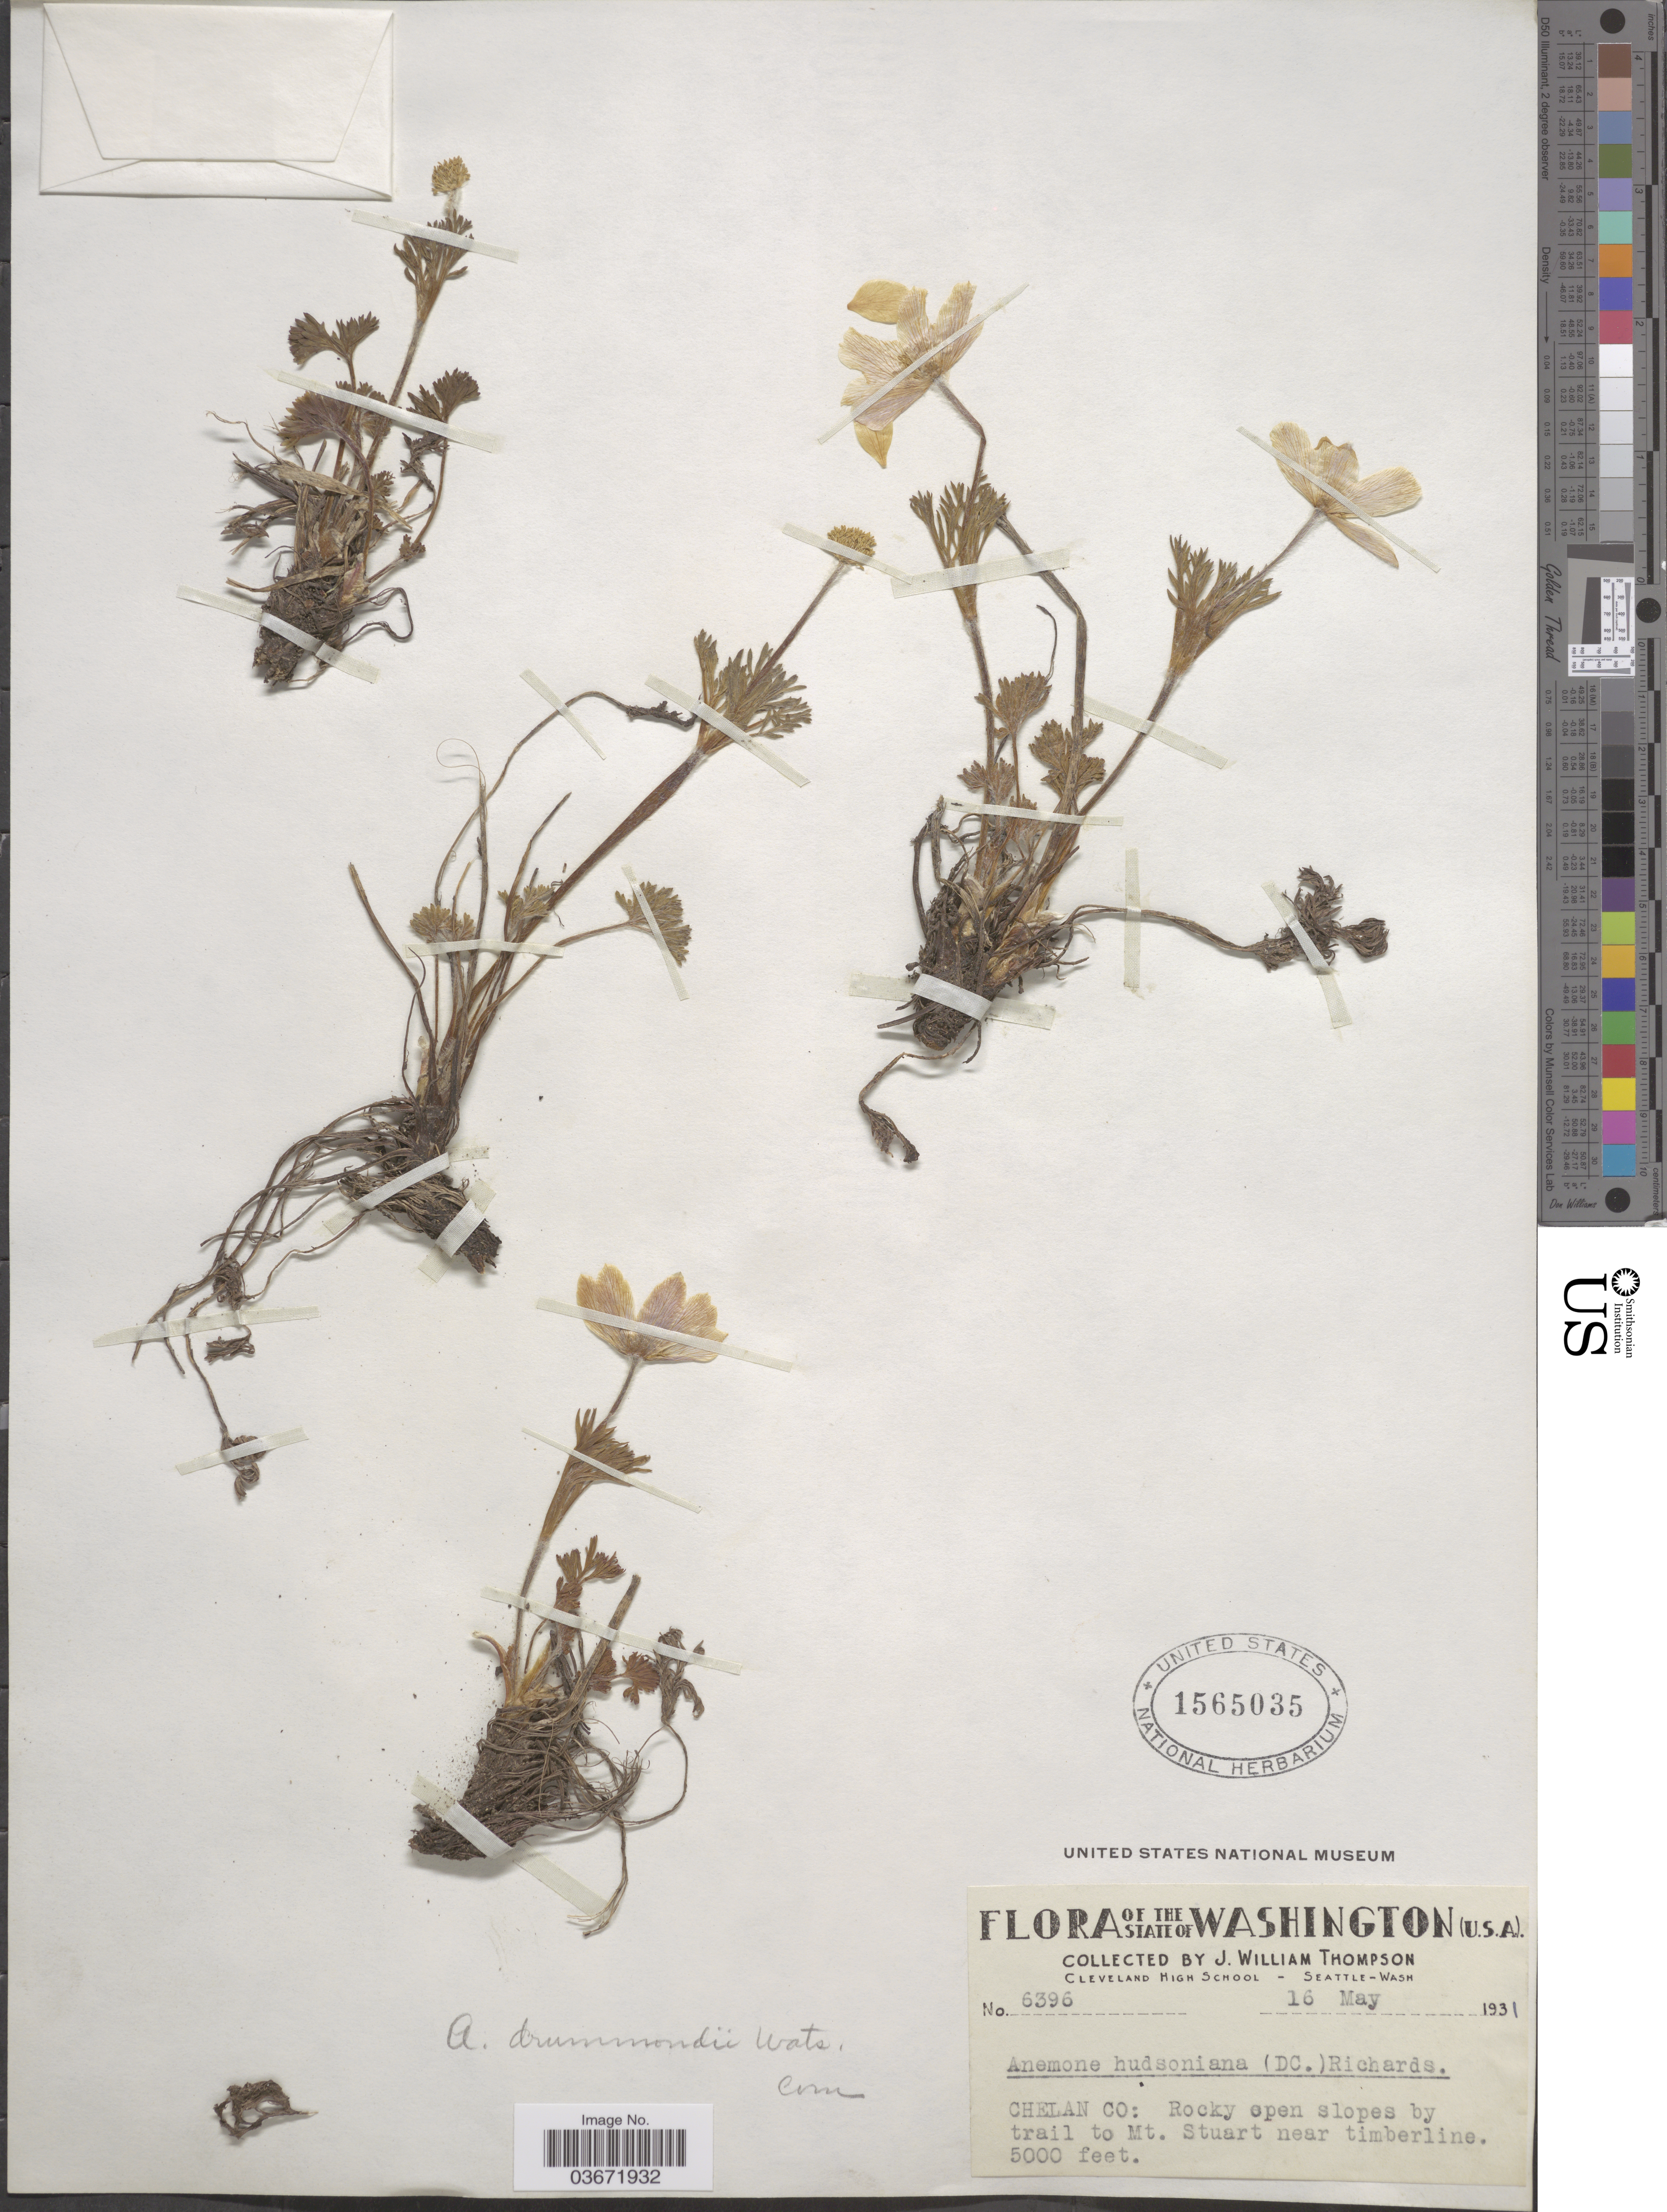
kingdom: Plantae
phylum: Tracheophyta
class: Magnoliopsida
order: Ranunculales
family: Ranunculaceae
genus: Anemone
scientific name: Anemone drummondii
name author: S. Watson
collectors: J. W. Thompson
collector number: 6396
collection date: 1931-05-16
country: United States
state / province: Washington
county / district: Chelan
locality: Chelan Co: Rocky open slopes by trail to Mt. Stuart near timberline.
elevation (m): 1524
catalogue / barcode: US 1565035